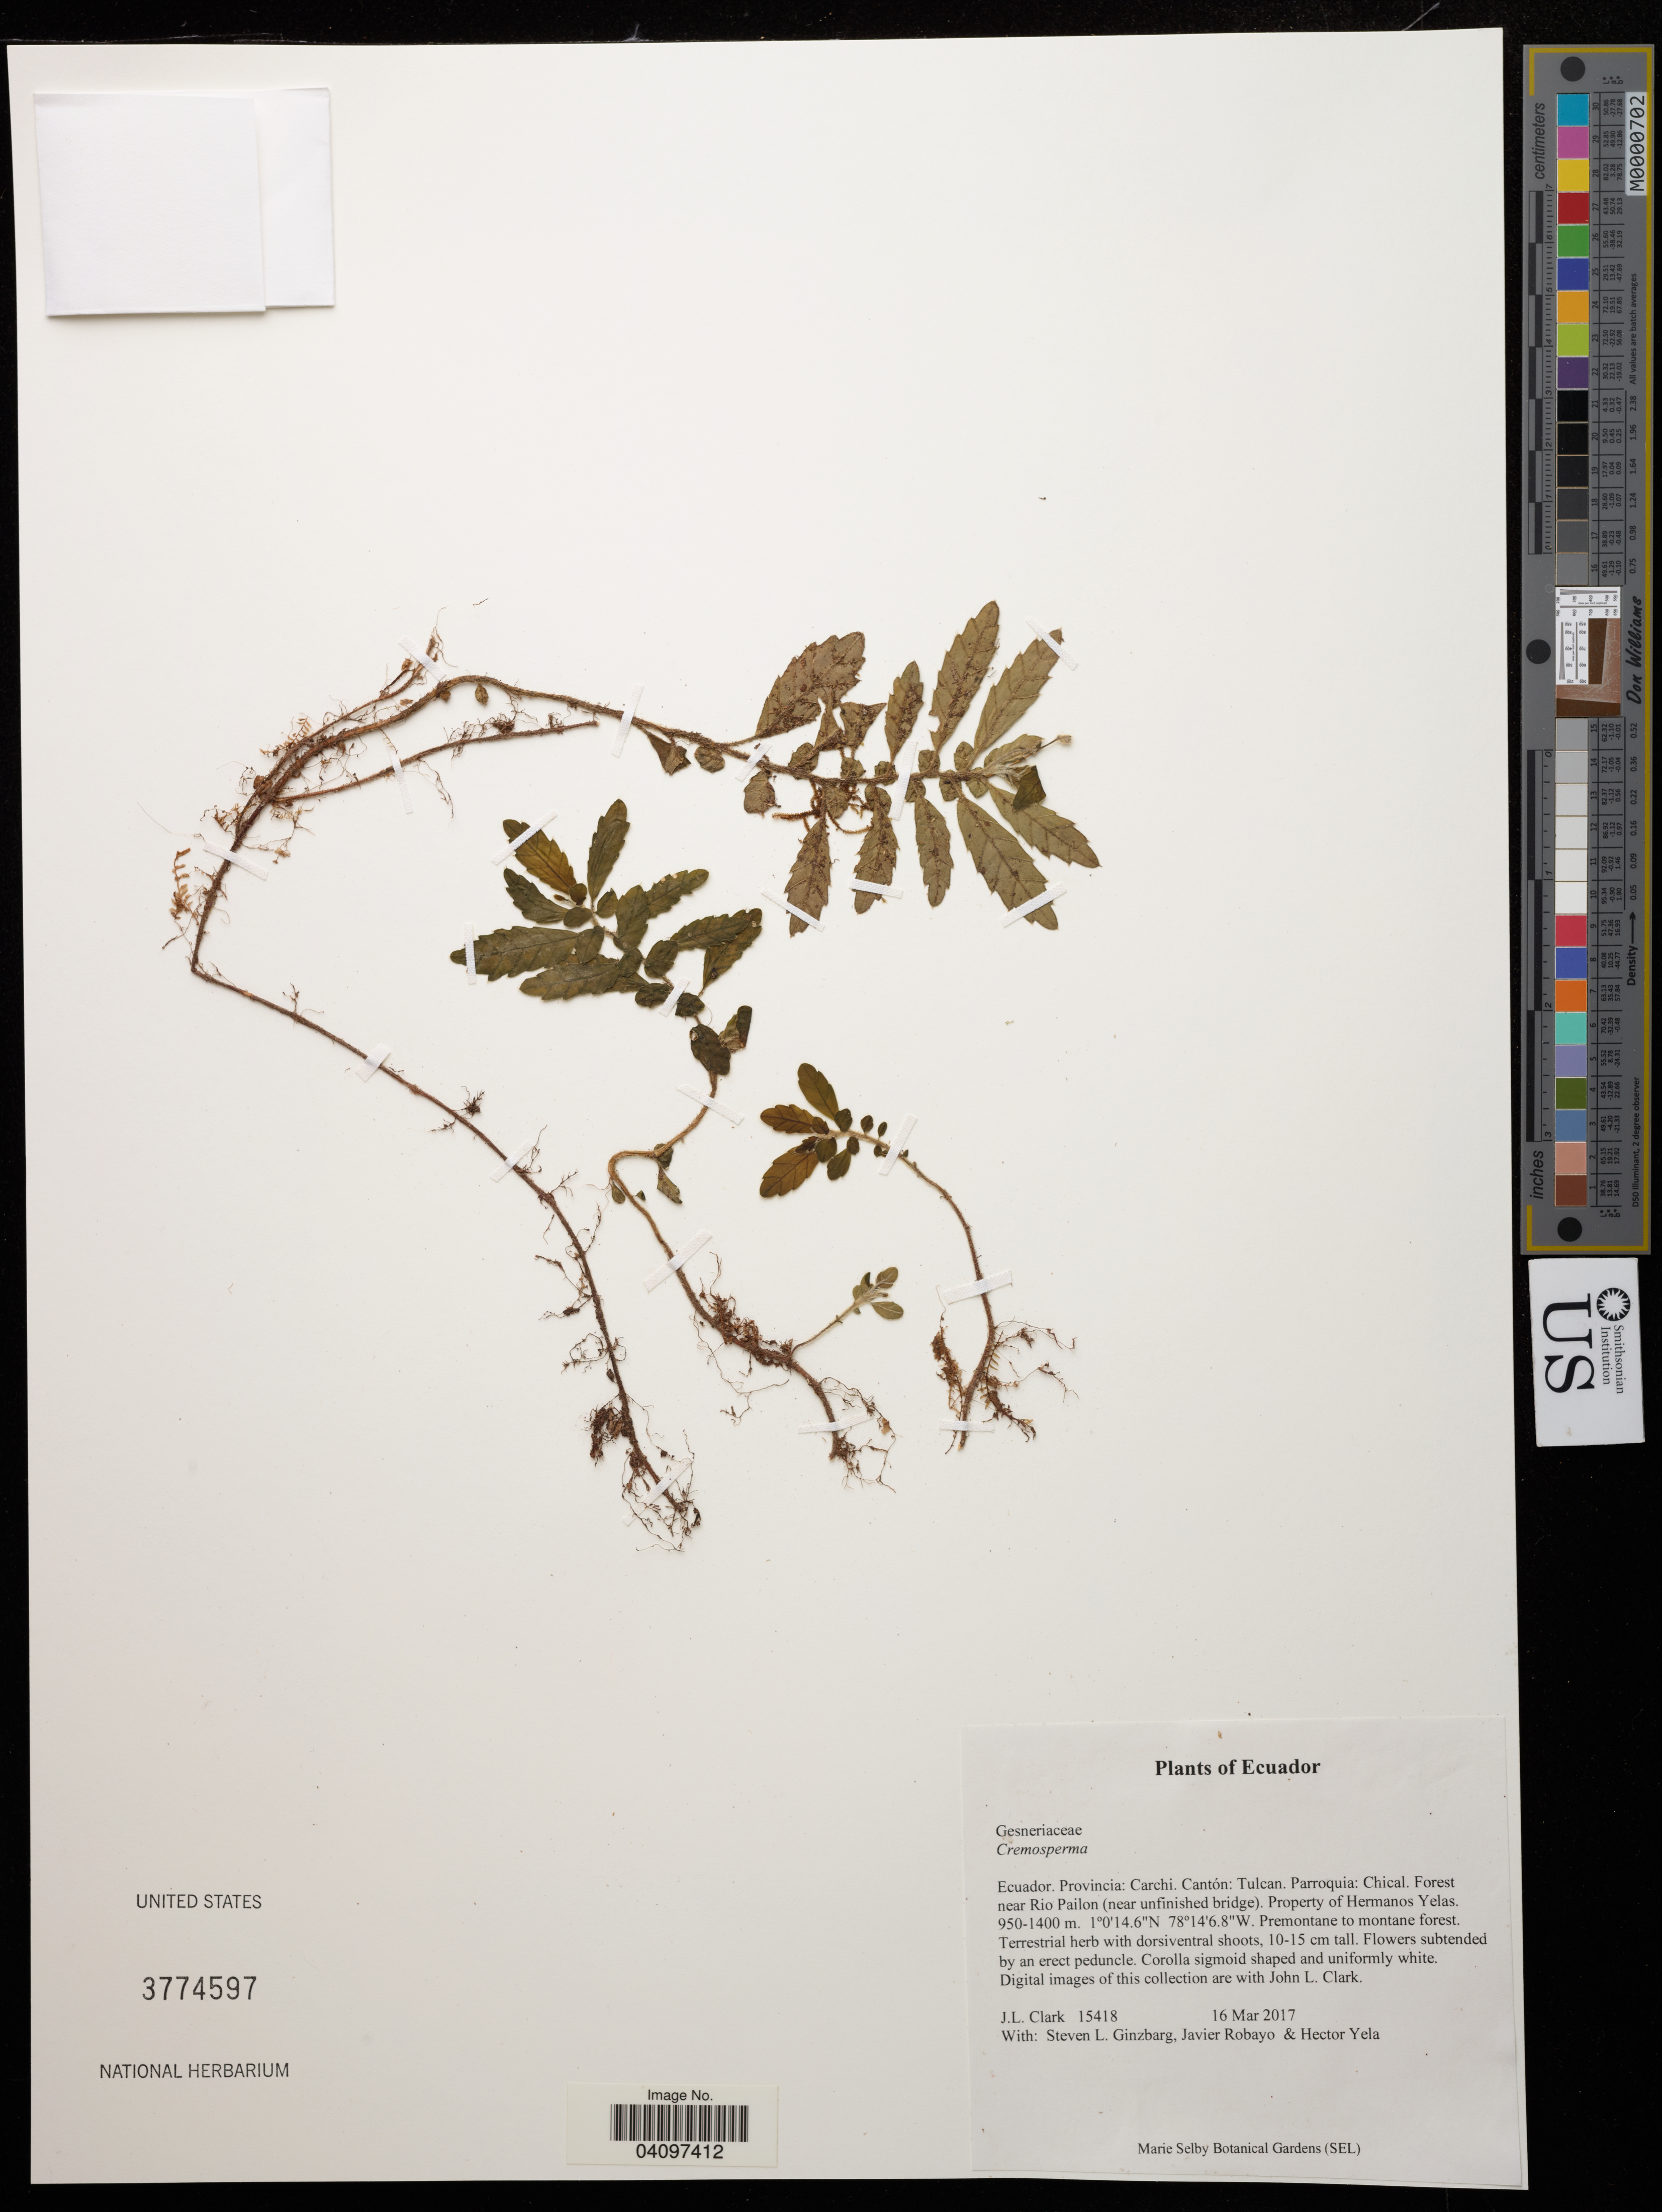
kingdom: Plantae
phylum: Tracheophyta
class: Magnoliopsida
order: Lamiales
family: Gesneriaceae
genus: Cremosperma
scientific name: Cremosperma sp.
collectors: J. Clark, S. Ginzbarg & J. Robayo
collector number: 15418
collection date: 2017-03-16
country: Ecuador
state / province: Carchi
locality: Cantón: Tulcan. Parroquia: Chical. Forest near Rio Pailon (near unfinished bridge). Property of Hermanos Yelas.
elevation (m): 950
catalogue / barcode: US 3774597